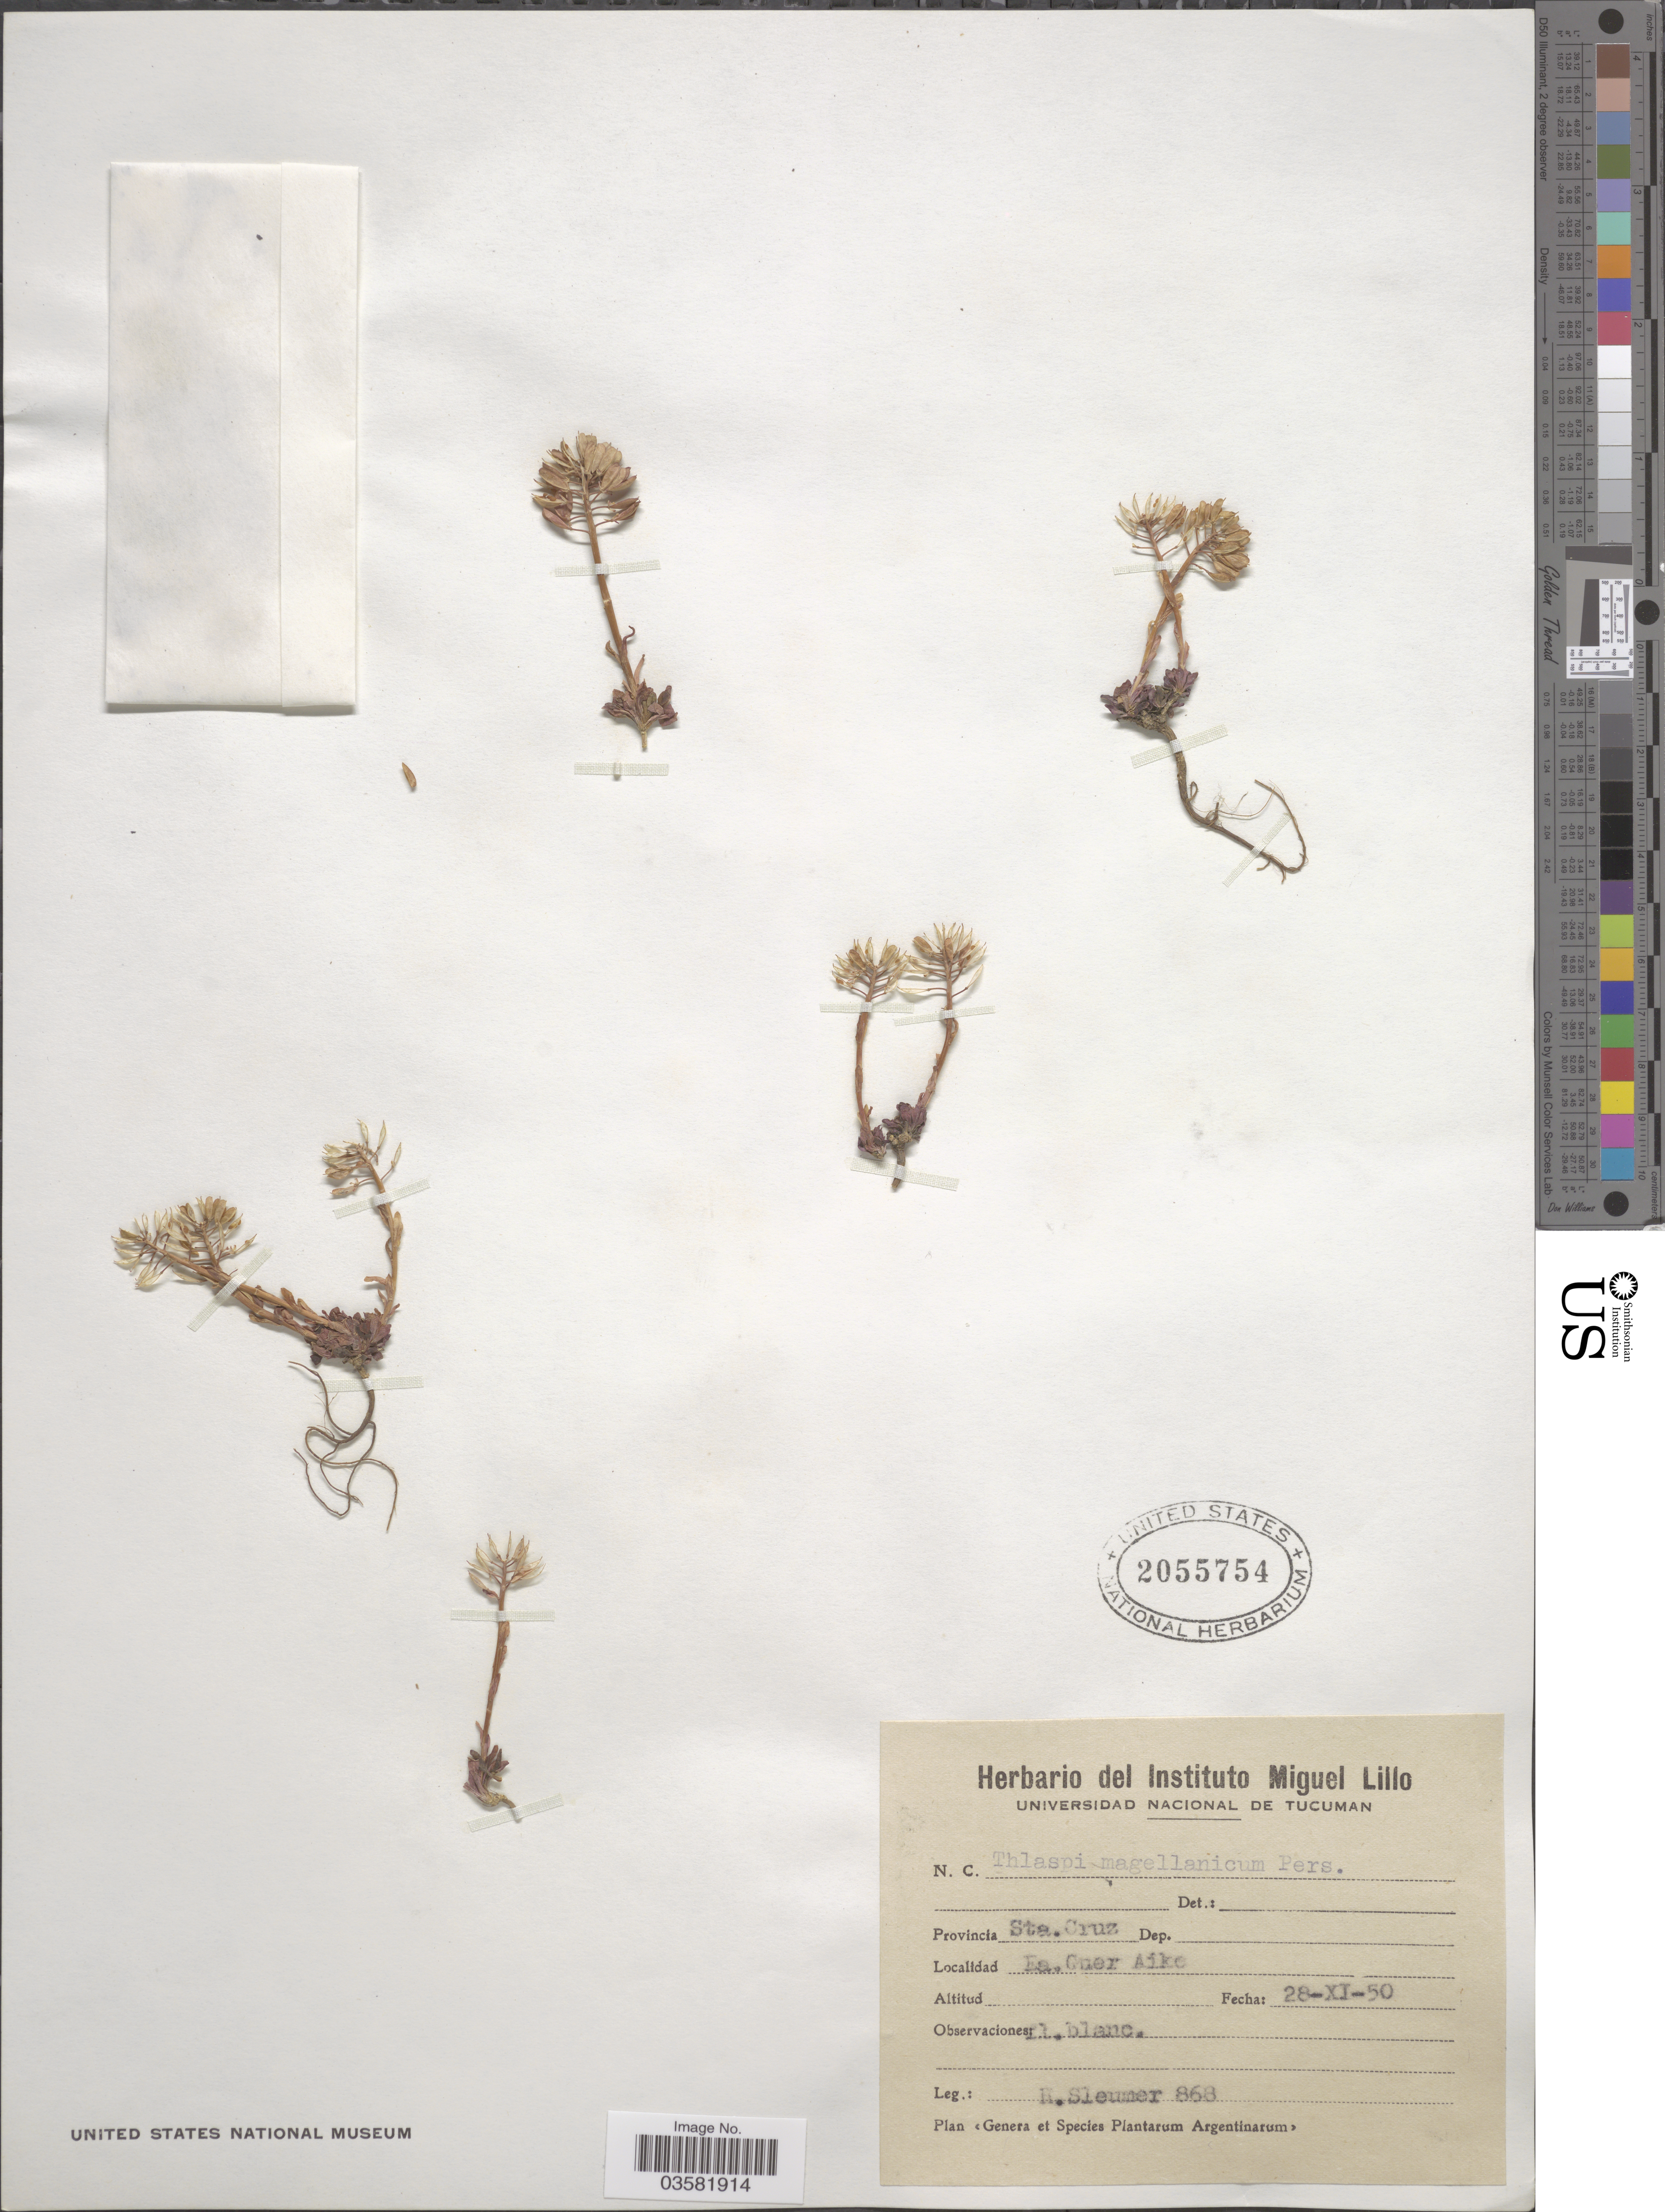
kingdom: Plantae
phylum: Tracheophyta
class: Magnoliopsida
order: Brassicales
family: Brassicaceae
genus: Thlaspi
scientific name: Thlaspi magellanicum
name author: Pers.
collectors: H. O. Sleumer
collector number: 868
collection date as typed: Transcribed d/m/y: 28/11/50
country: Argentina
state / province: Santa Cruz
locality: Ea. Guer Aike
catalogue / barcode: US 2055754